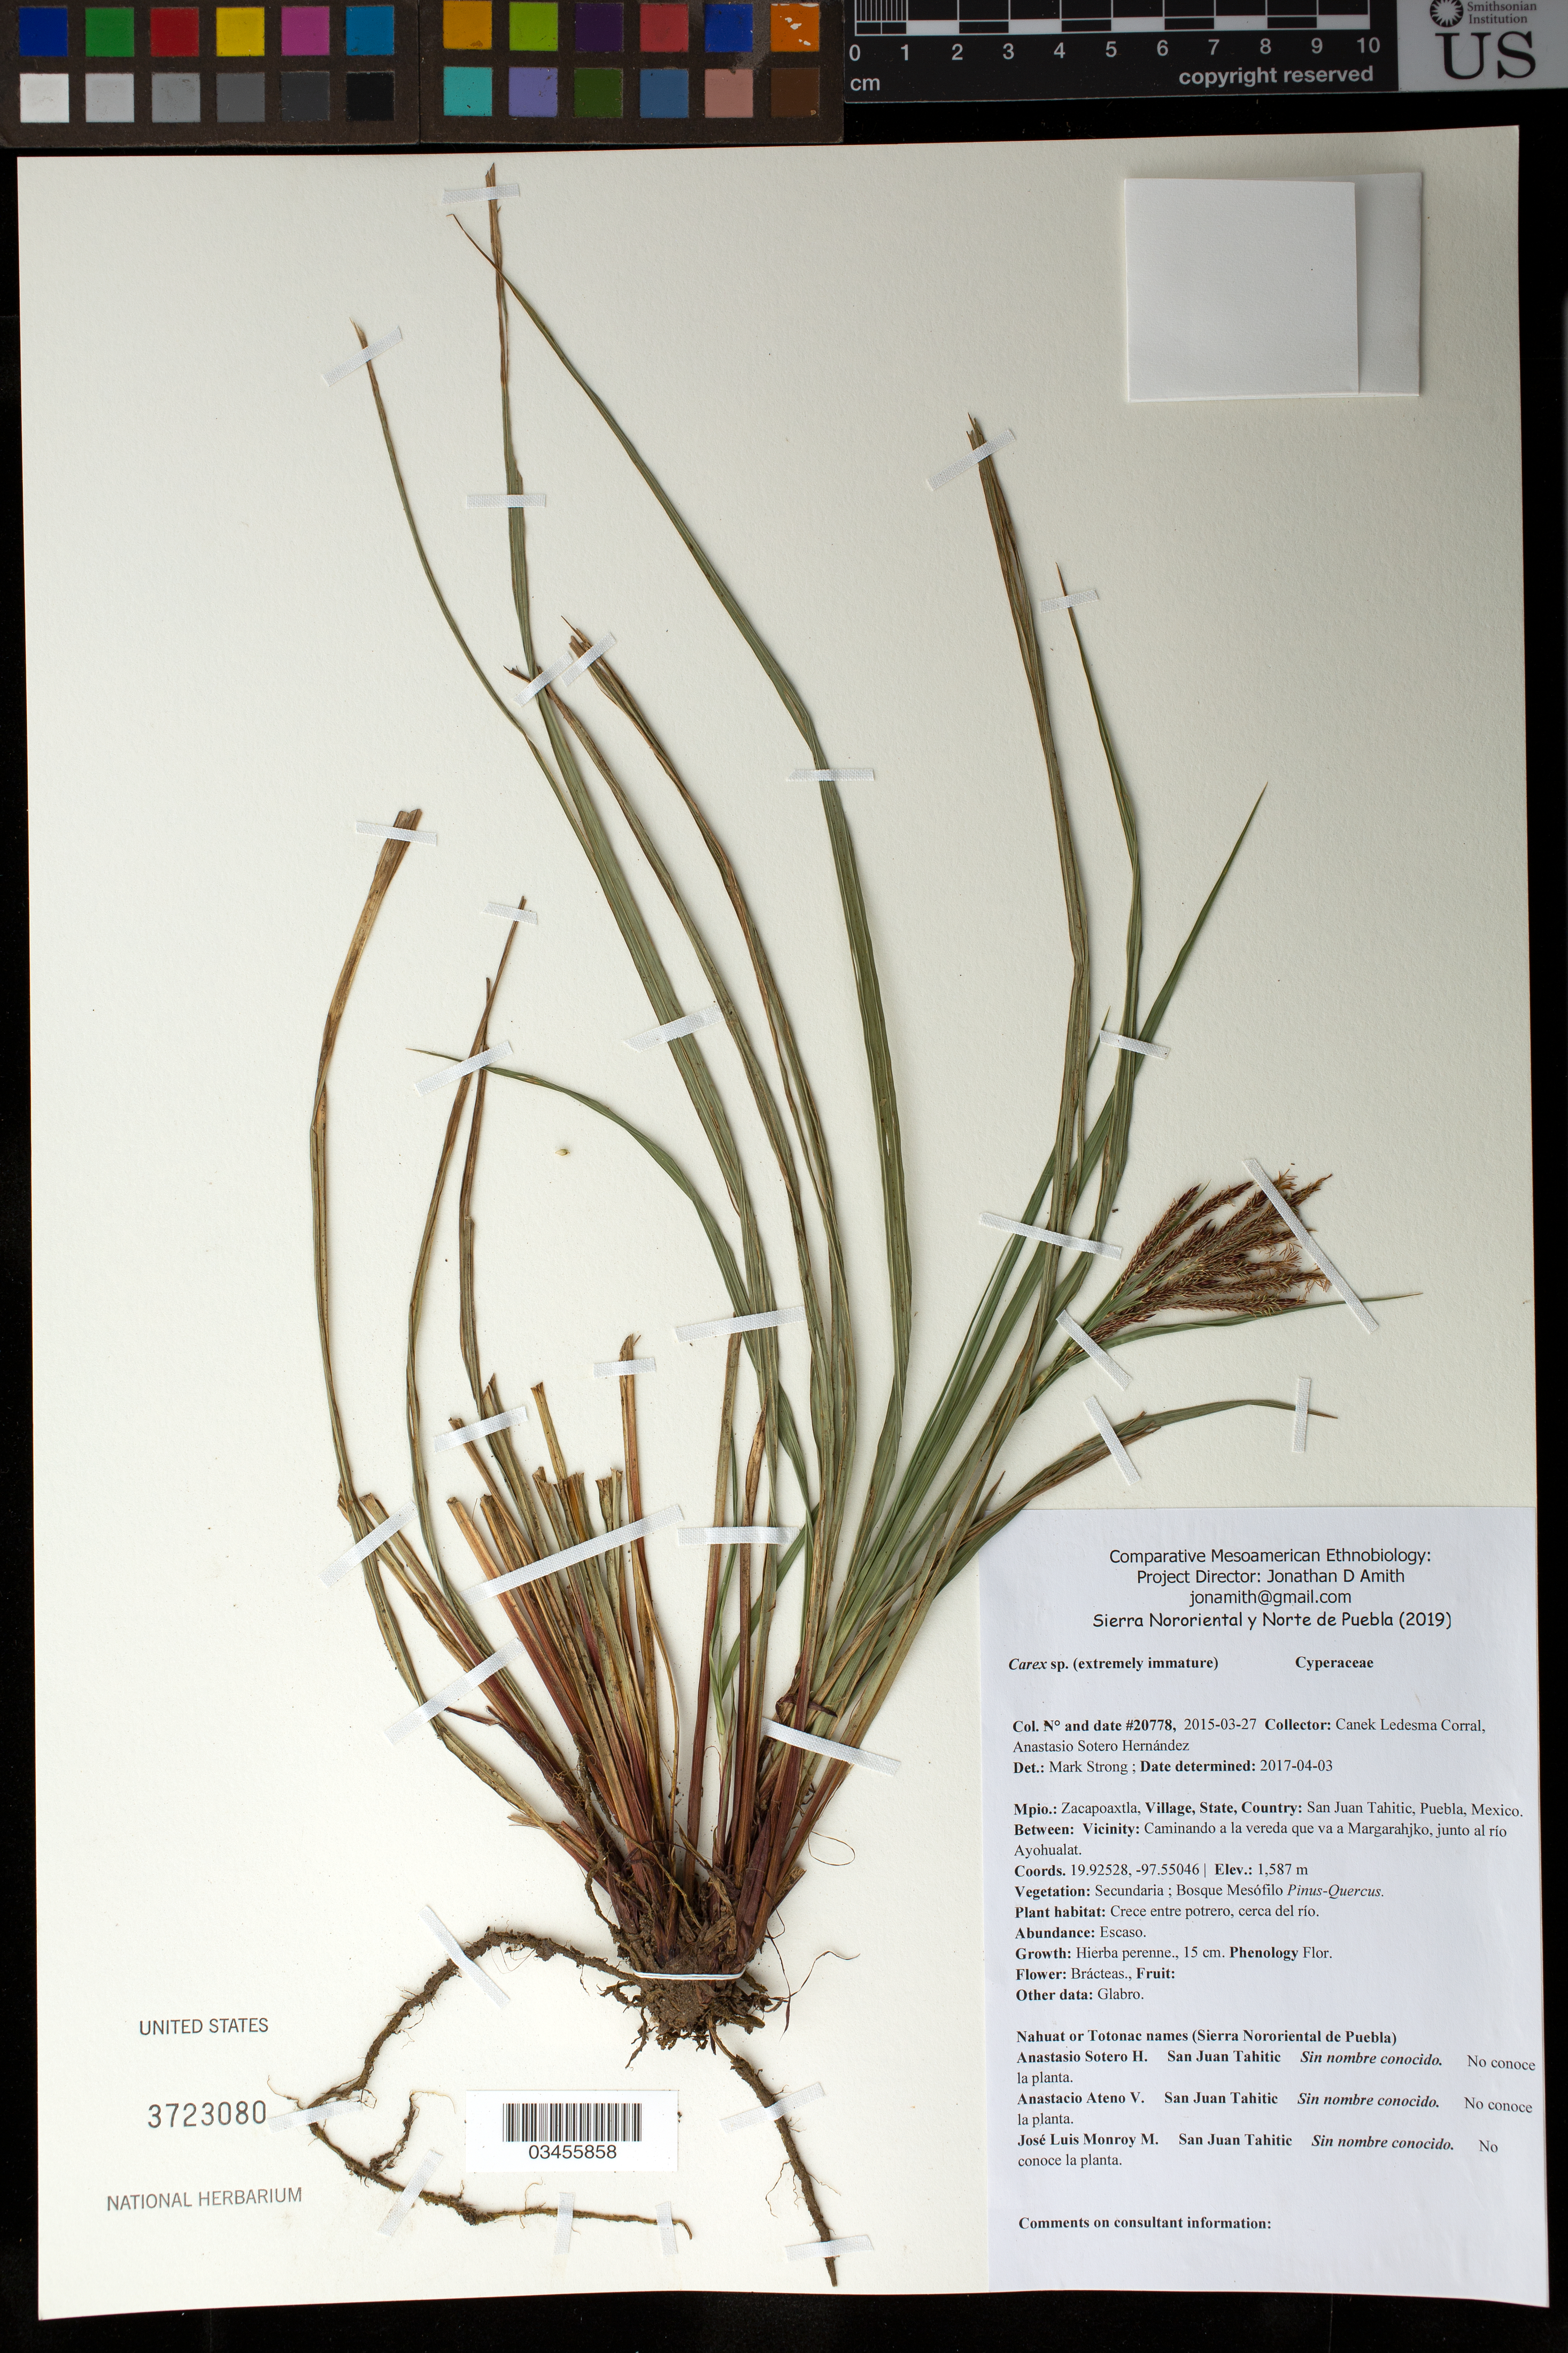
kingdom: Plantae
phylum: Tracheophyta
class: Liliopsida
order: Poales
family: Cyperaceae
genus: Carex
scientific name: Carex cortesii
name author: Liebm.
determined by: Strong, M. T., (US), Smithsonian Institution - National Museum of Natural History (UNITED STATES)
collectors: M. Jiménez Chimil & M. Gorostiza S.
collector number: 30713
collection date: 2015-05-22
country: México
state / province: Puebla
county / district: Zautla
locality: PUEBLO: Rosa de Castilla; LOCALIDAD EXACTA: Sobre el camino real a Jilotepec, 300 m adelante del campo de futbol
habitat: Bosque de Quercus-Pinus | Crece en ladera con abundante hojarasca.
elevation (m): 2408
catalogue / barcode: US 3723079